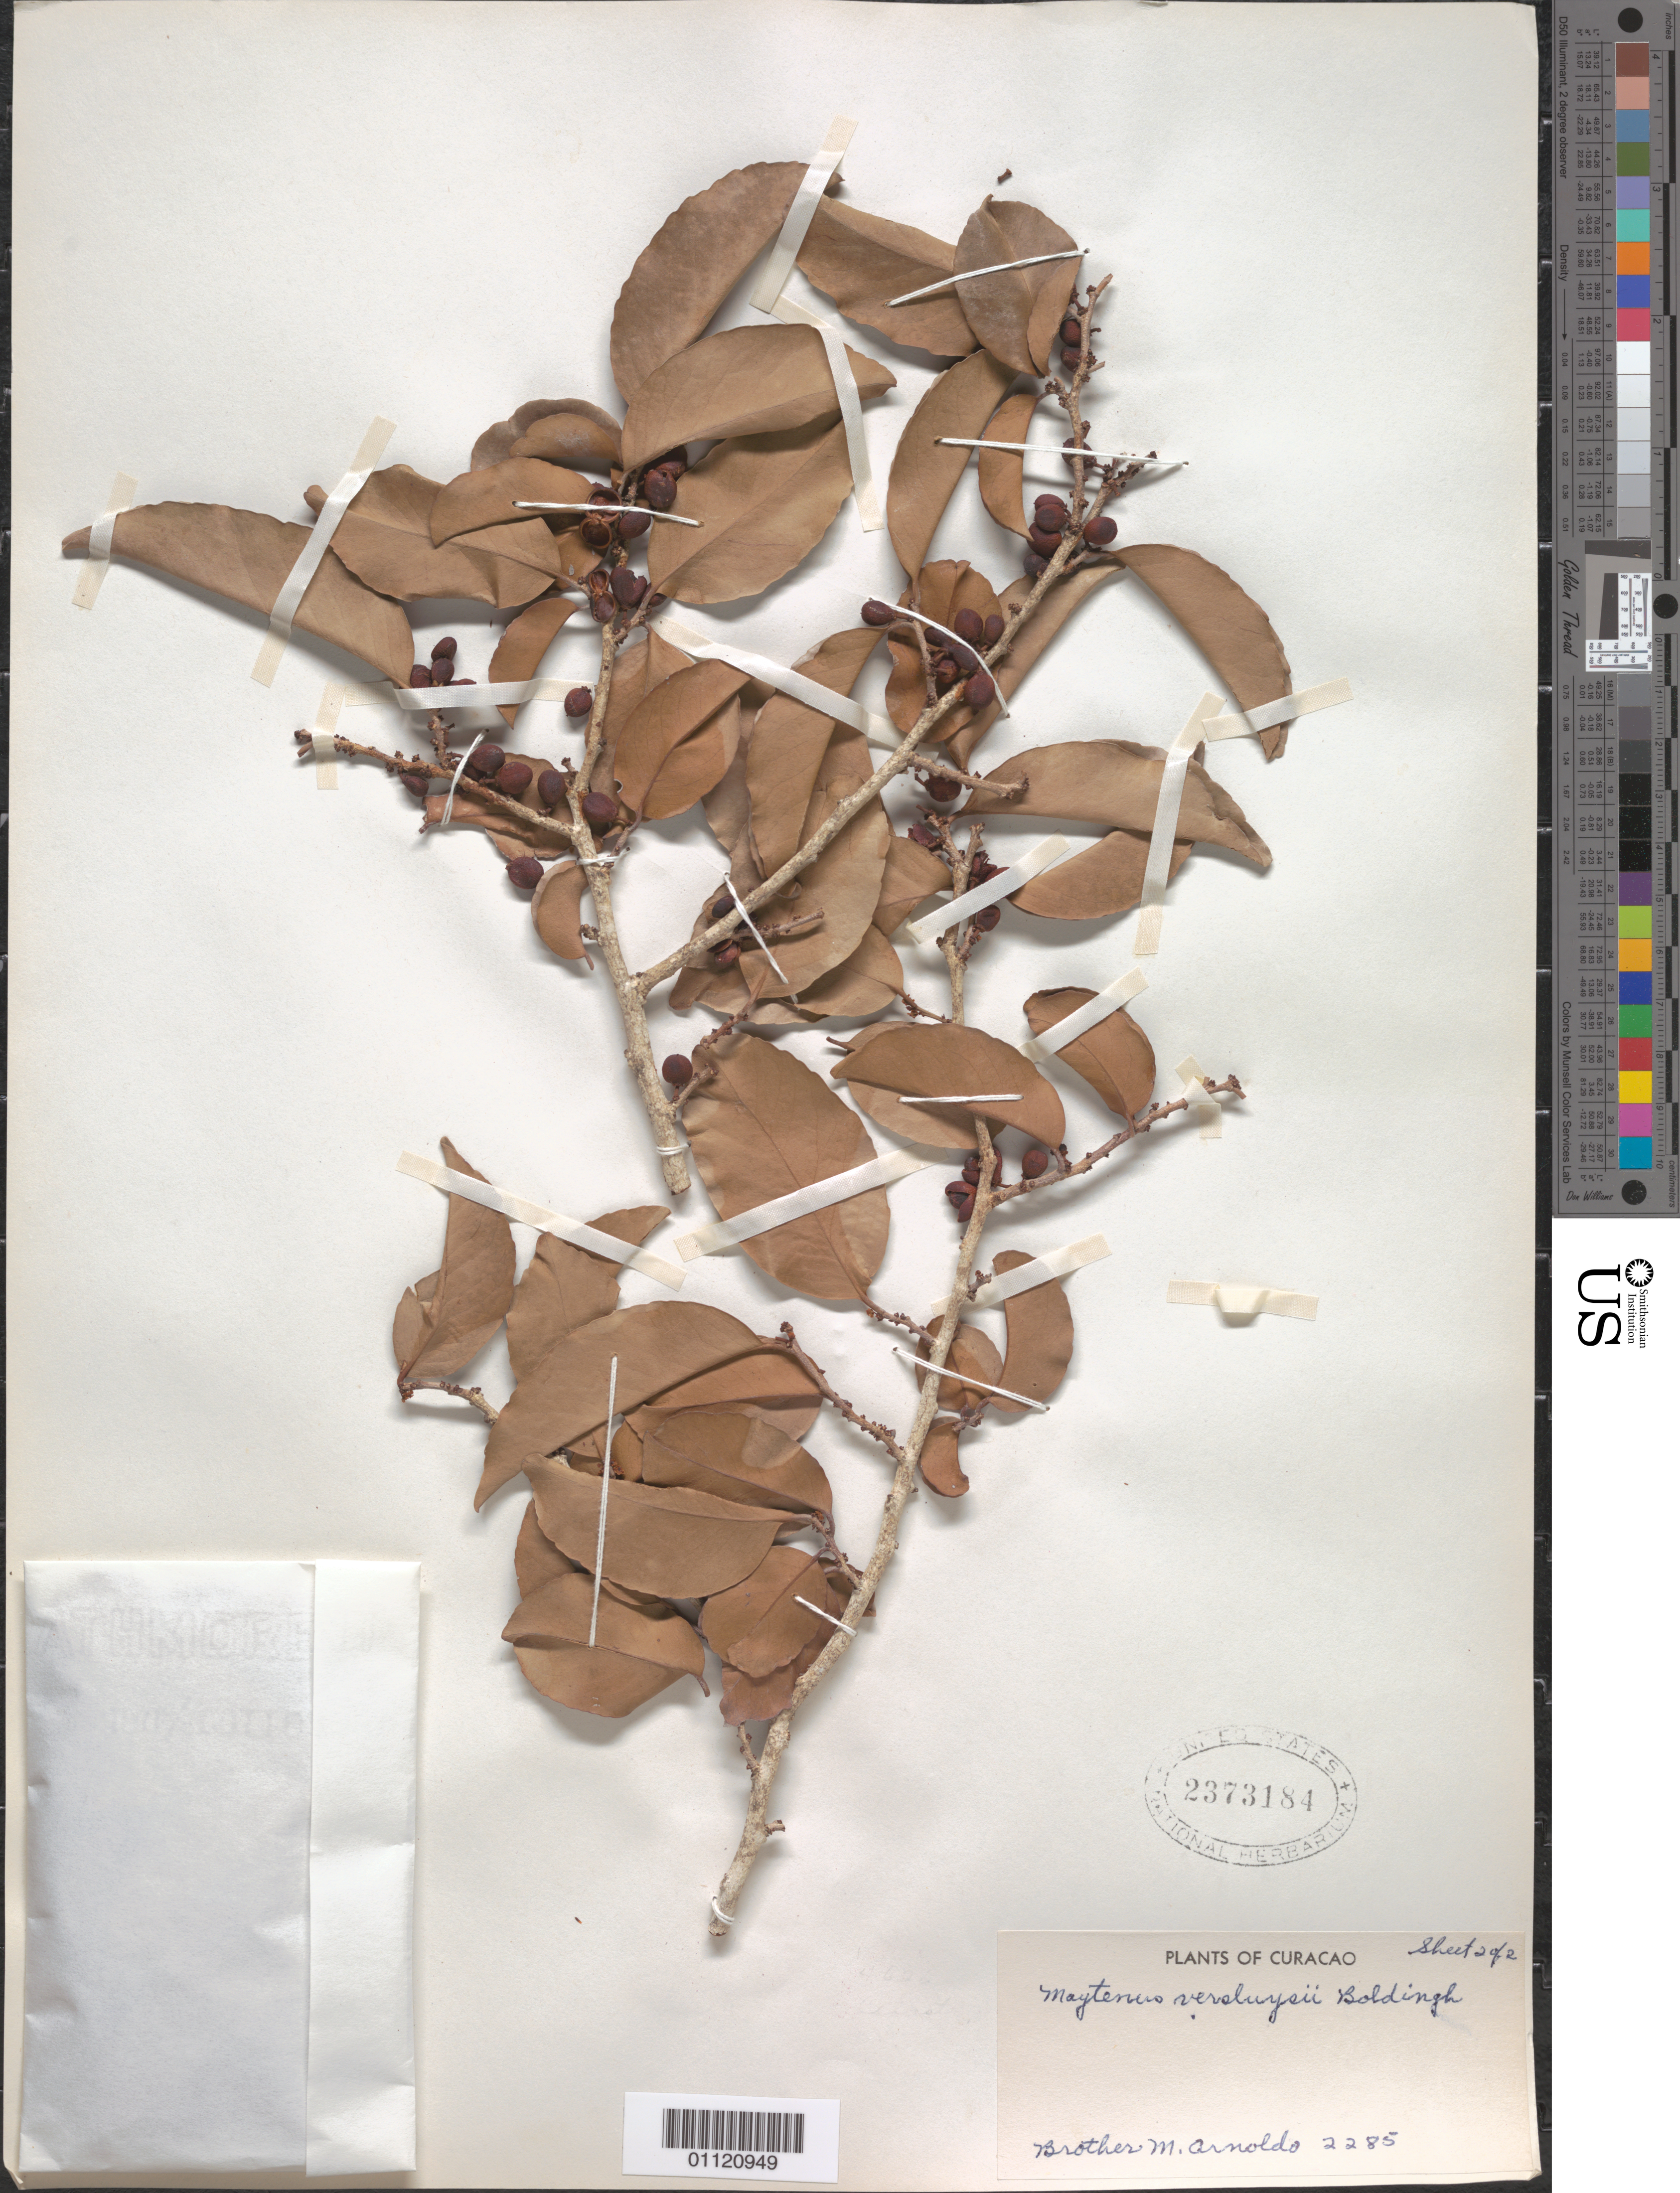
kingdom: Plantae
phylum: Tracheophyta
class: Magnoliopsida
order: Celastrales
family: Celastraceae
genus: Maytenus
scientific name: Maytenus versluysii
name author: Bold.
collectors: N. Arnoldo-Broeders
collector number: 2285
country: Curaçao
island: Curaçao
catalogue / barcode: US 2373184